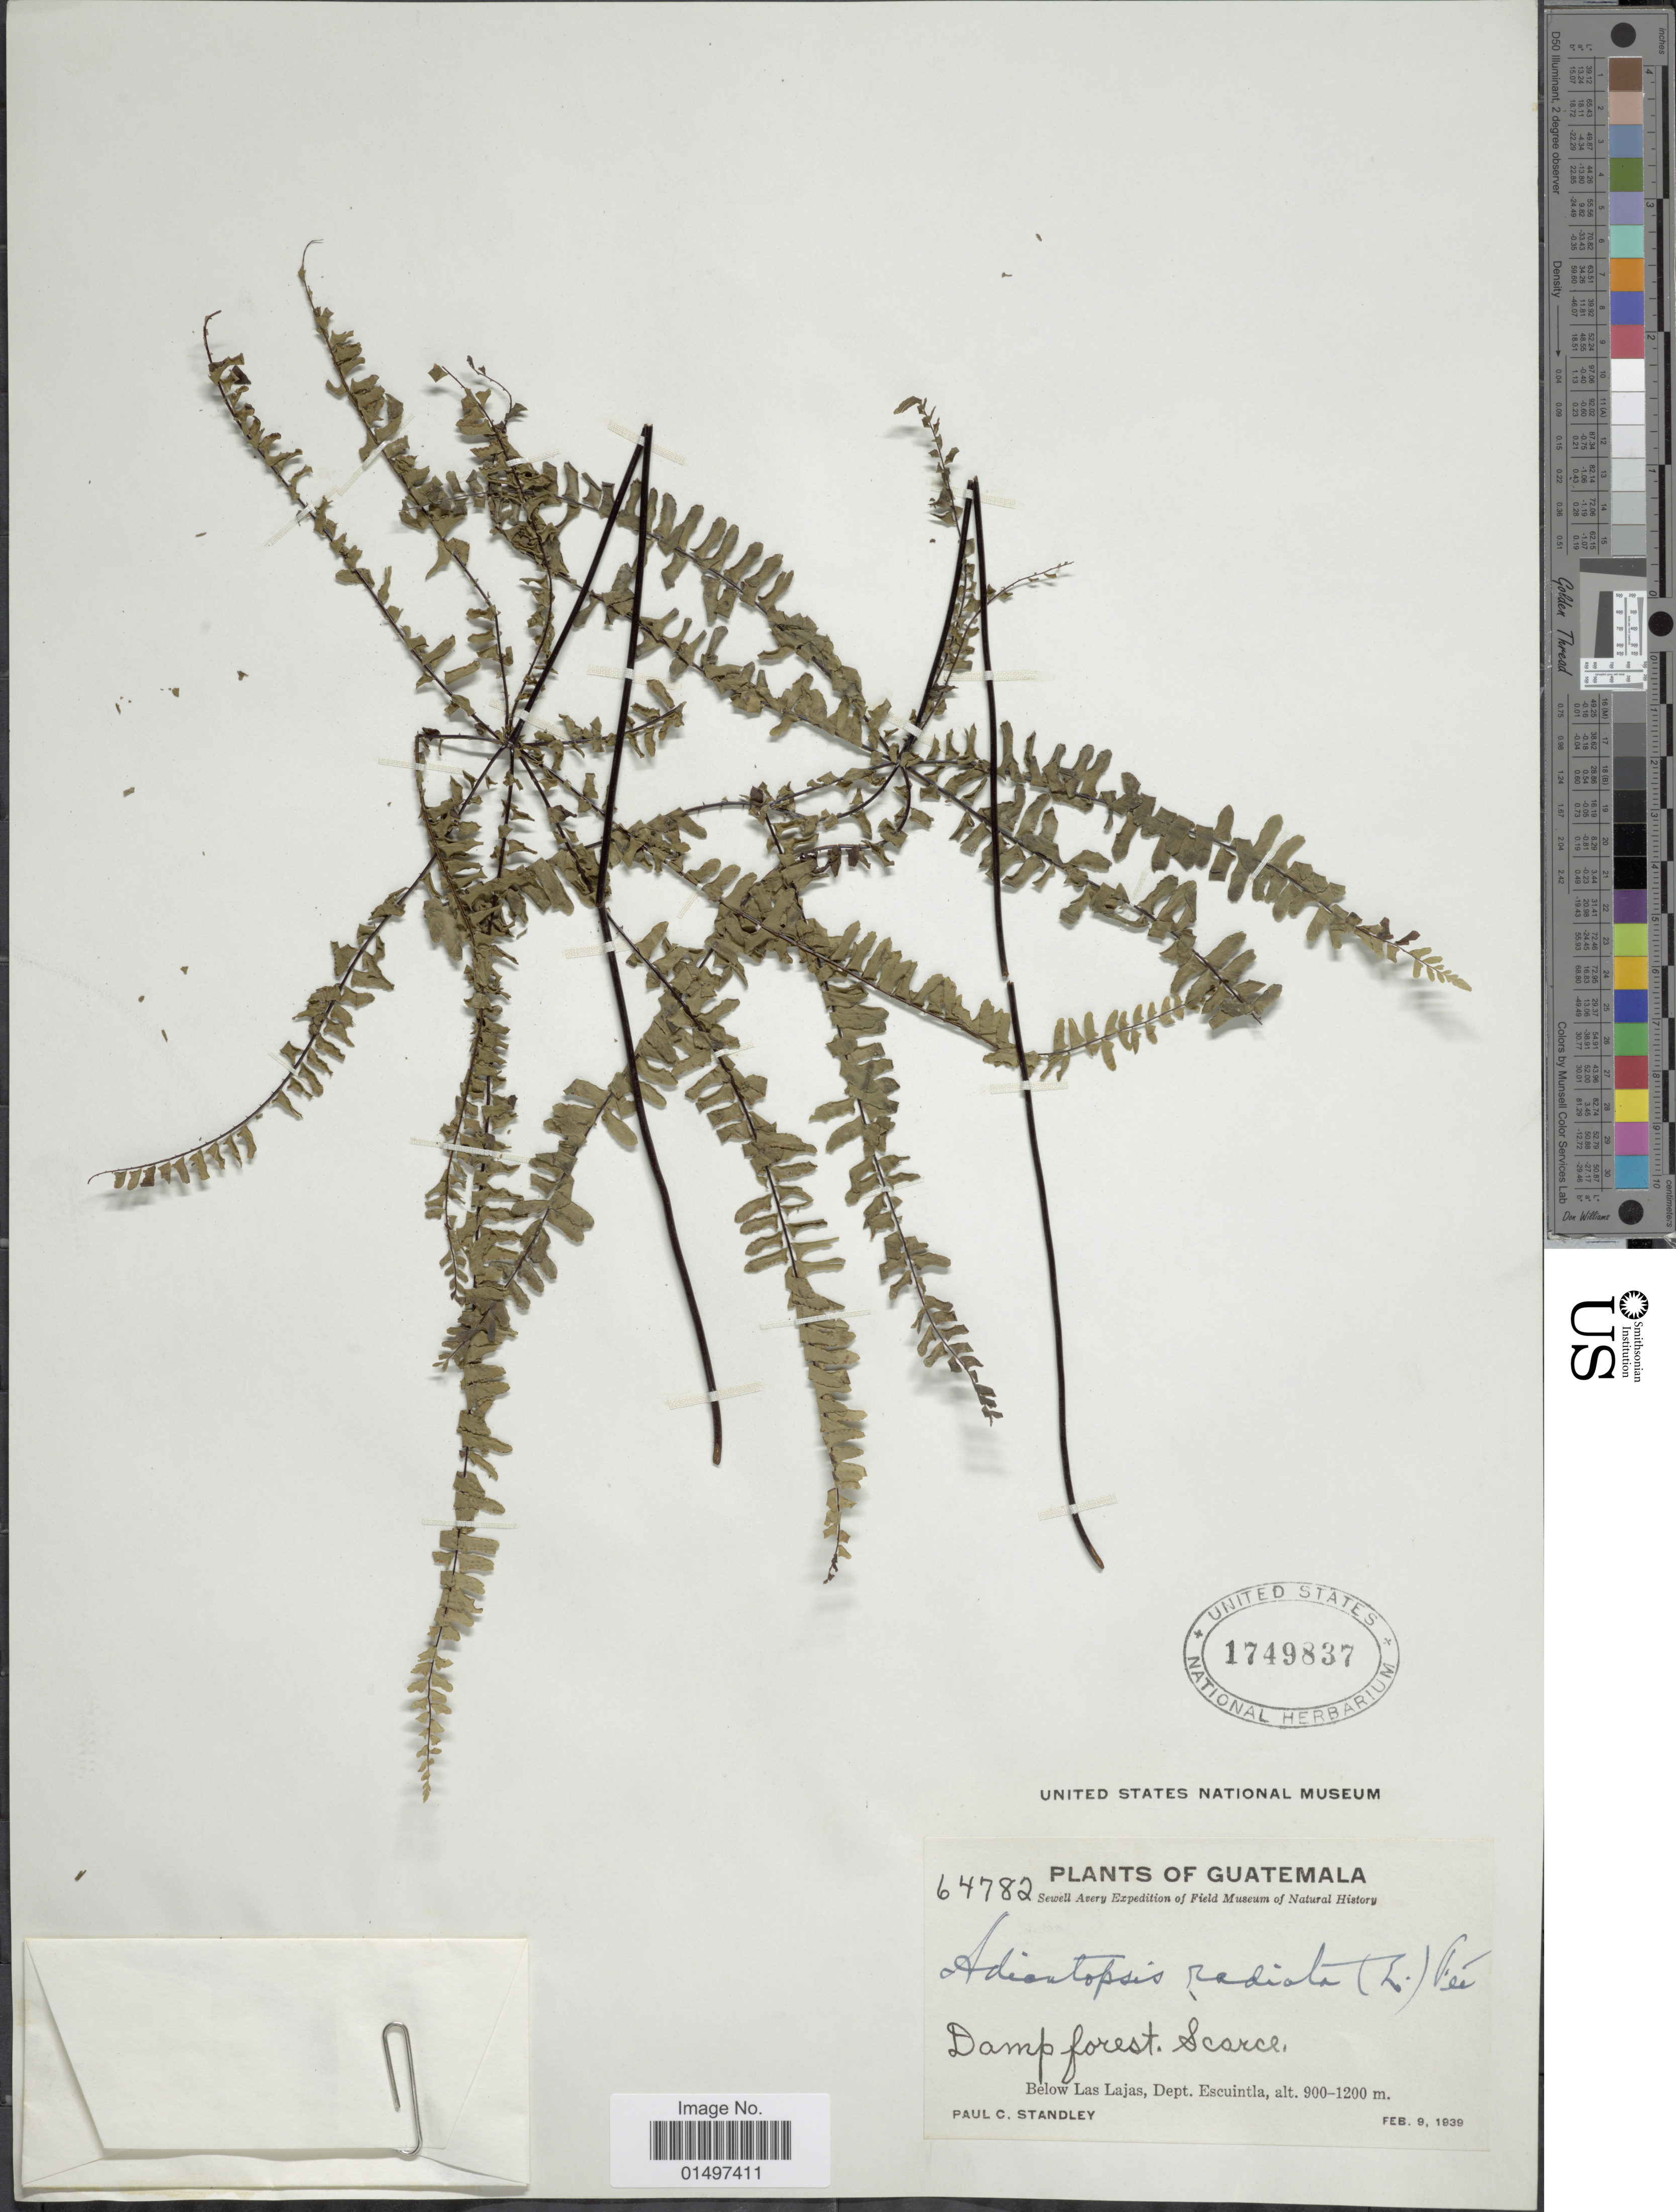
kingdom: Plantae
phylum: Tracheophyta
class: Polypodiopsida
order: Polypodiales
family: Pteridaceae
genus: Adiantopsis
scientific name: Adiantopsis radiata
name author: (L.) Fée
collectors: P. C. Standley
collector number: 64782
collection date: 1939-02-09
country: Guatemala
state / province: Escuintla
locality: Below Las Lajas, Dept. Escuintla.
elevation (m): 900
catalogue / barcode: US 1749837